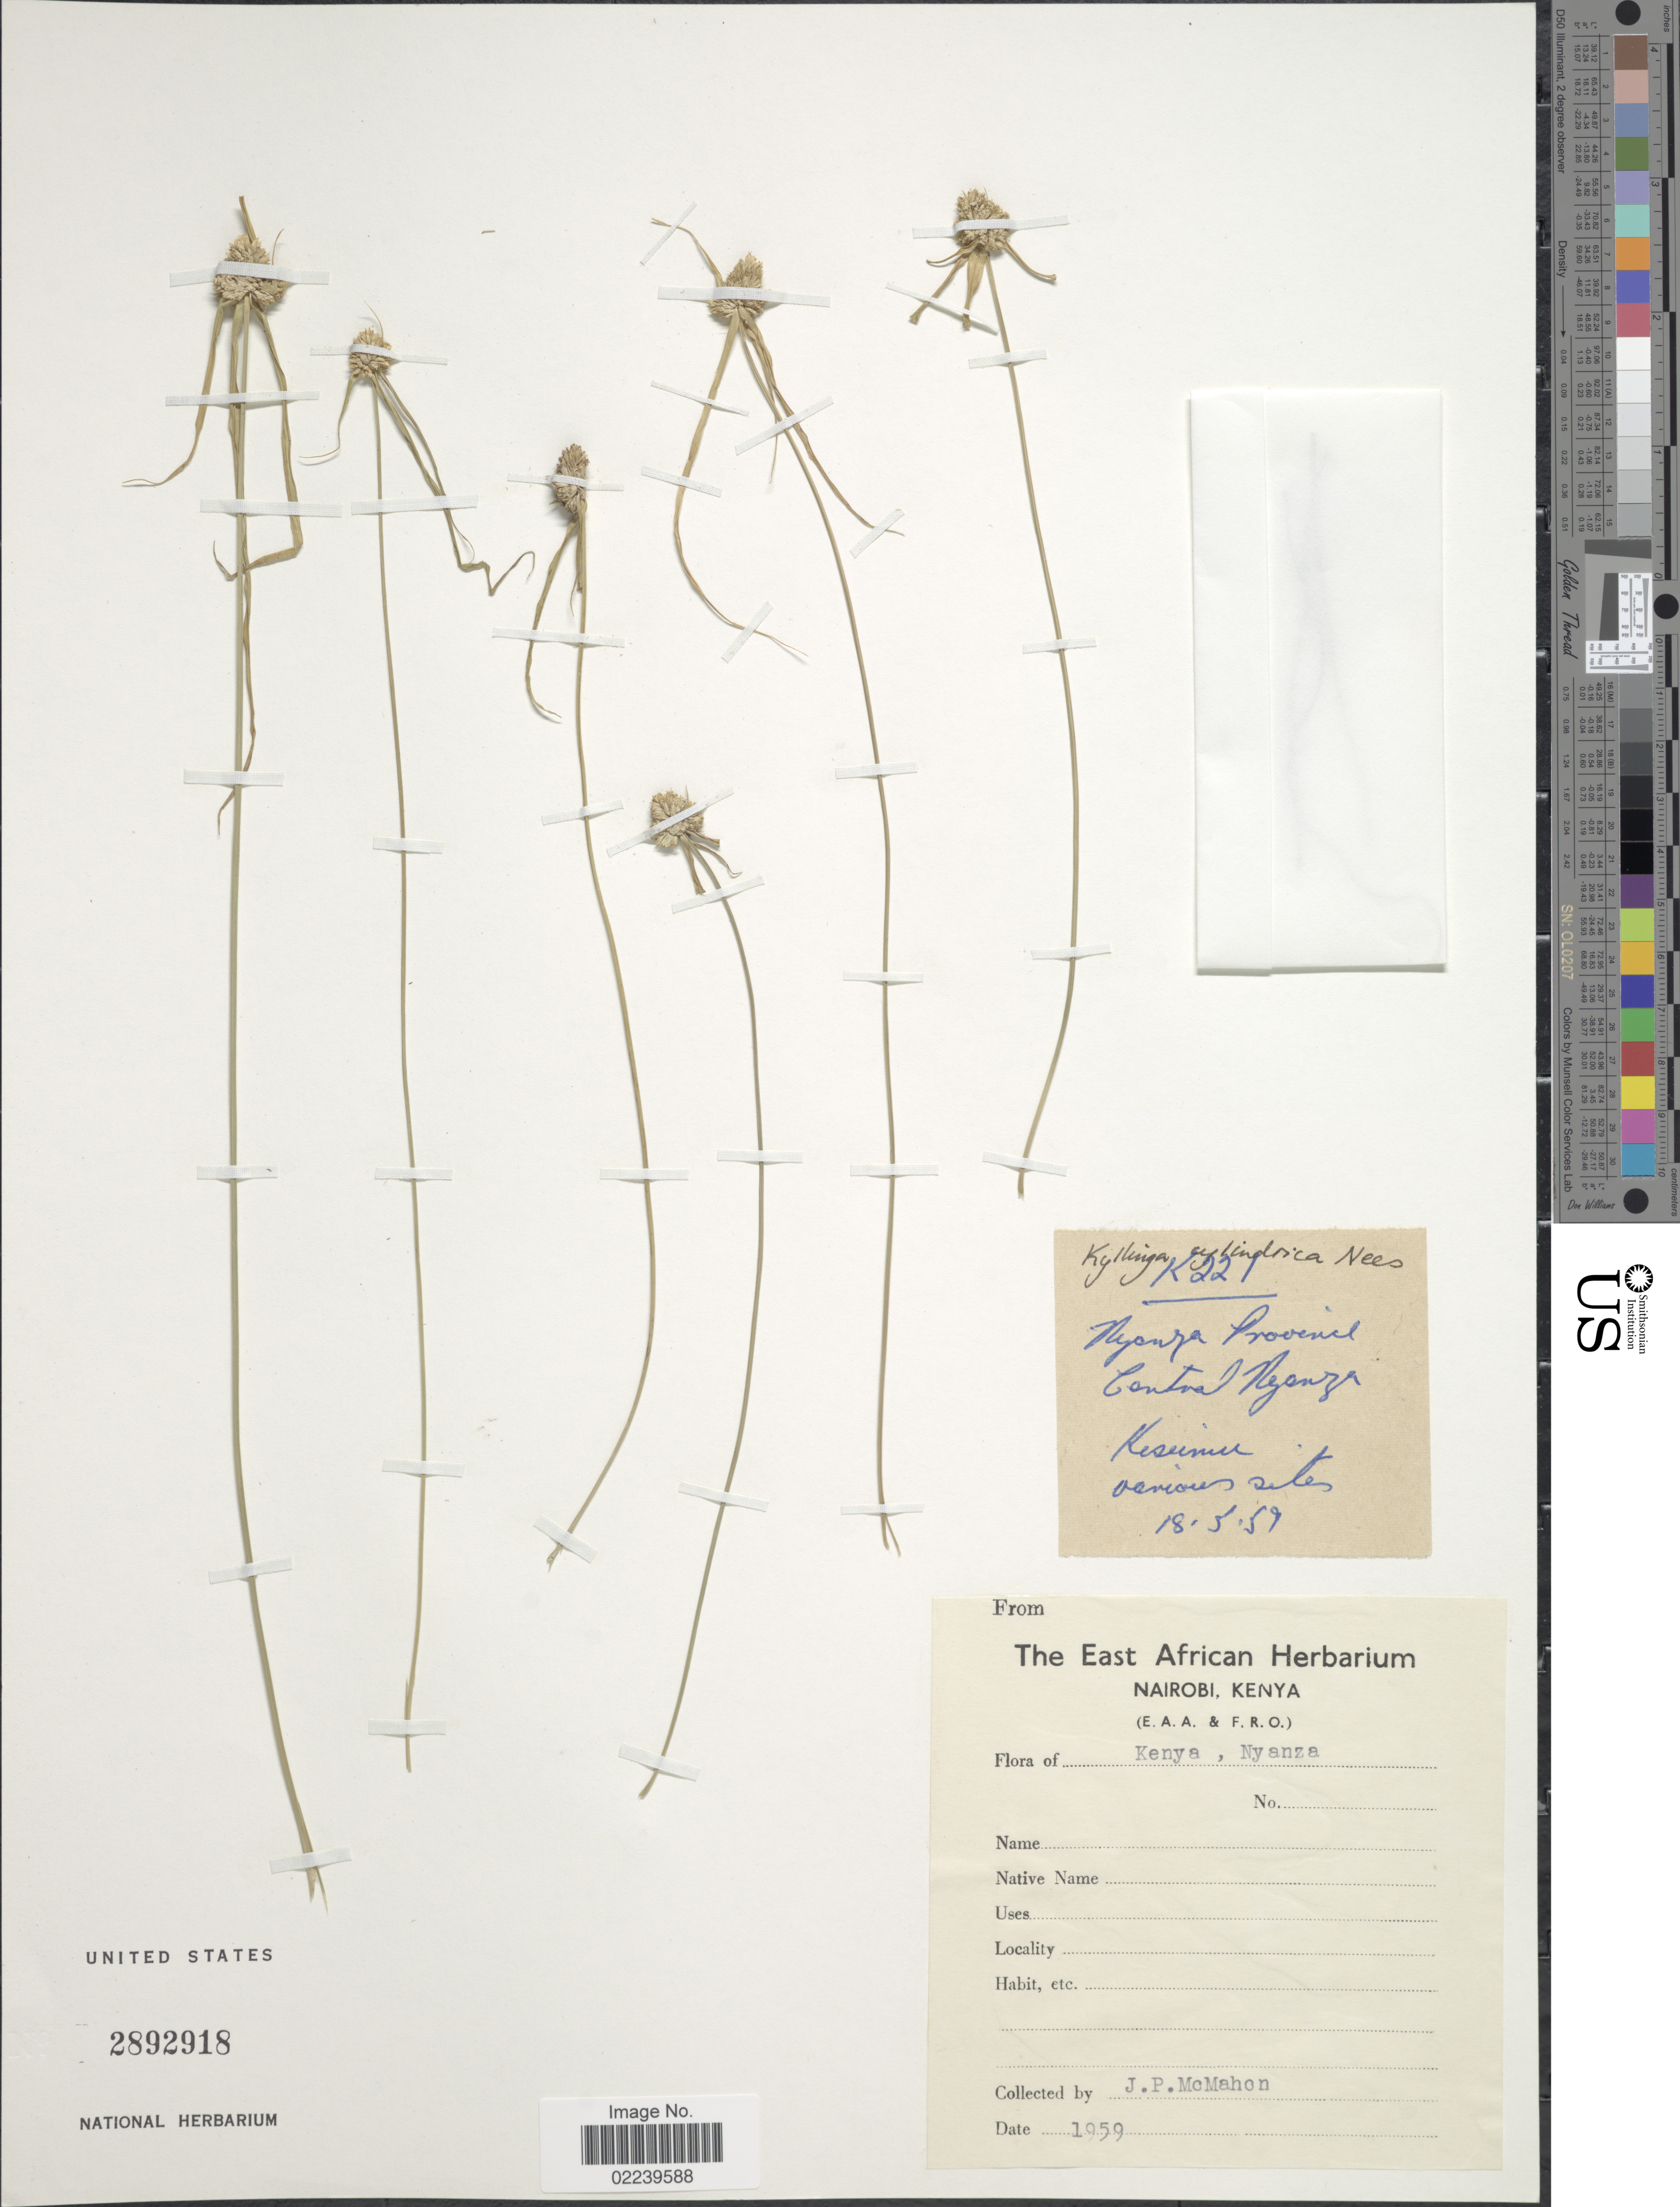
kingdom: Plantae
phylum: Tracheophyta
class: Liliopsida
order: Poales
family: Cyperaceae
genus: Cyperus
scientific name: Cyperus sesquiflorus subsp. appendiculatus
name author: (K. Schum.)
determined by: Strong, M. T., (US), Smithsonian Institution - National Museum of Natural History (UNITED STATES)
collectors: J. Mcmahon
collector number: K221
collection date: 1959-05-18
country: Kenya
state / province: Kisumu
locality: Central Nyanza. Kisumu, various sites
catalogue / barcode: US 2892918